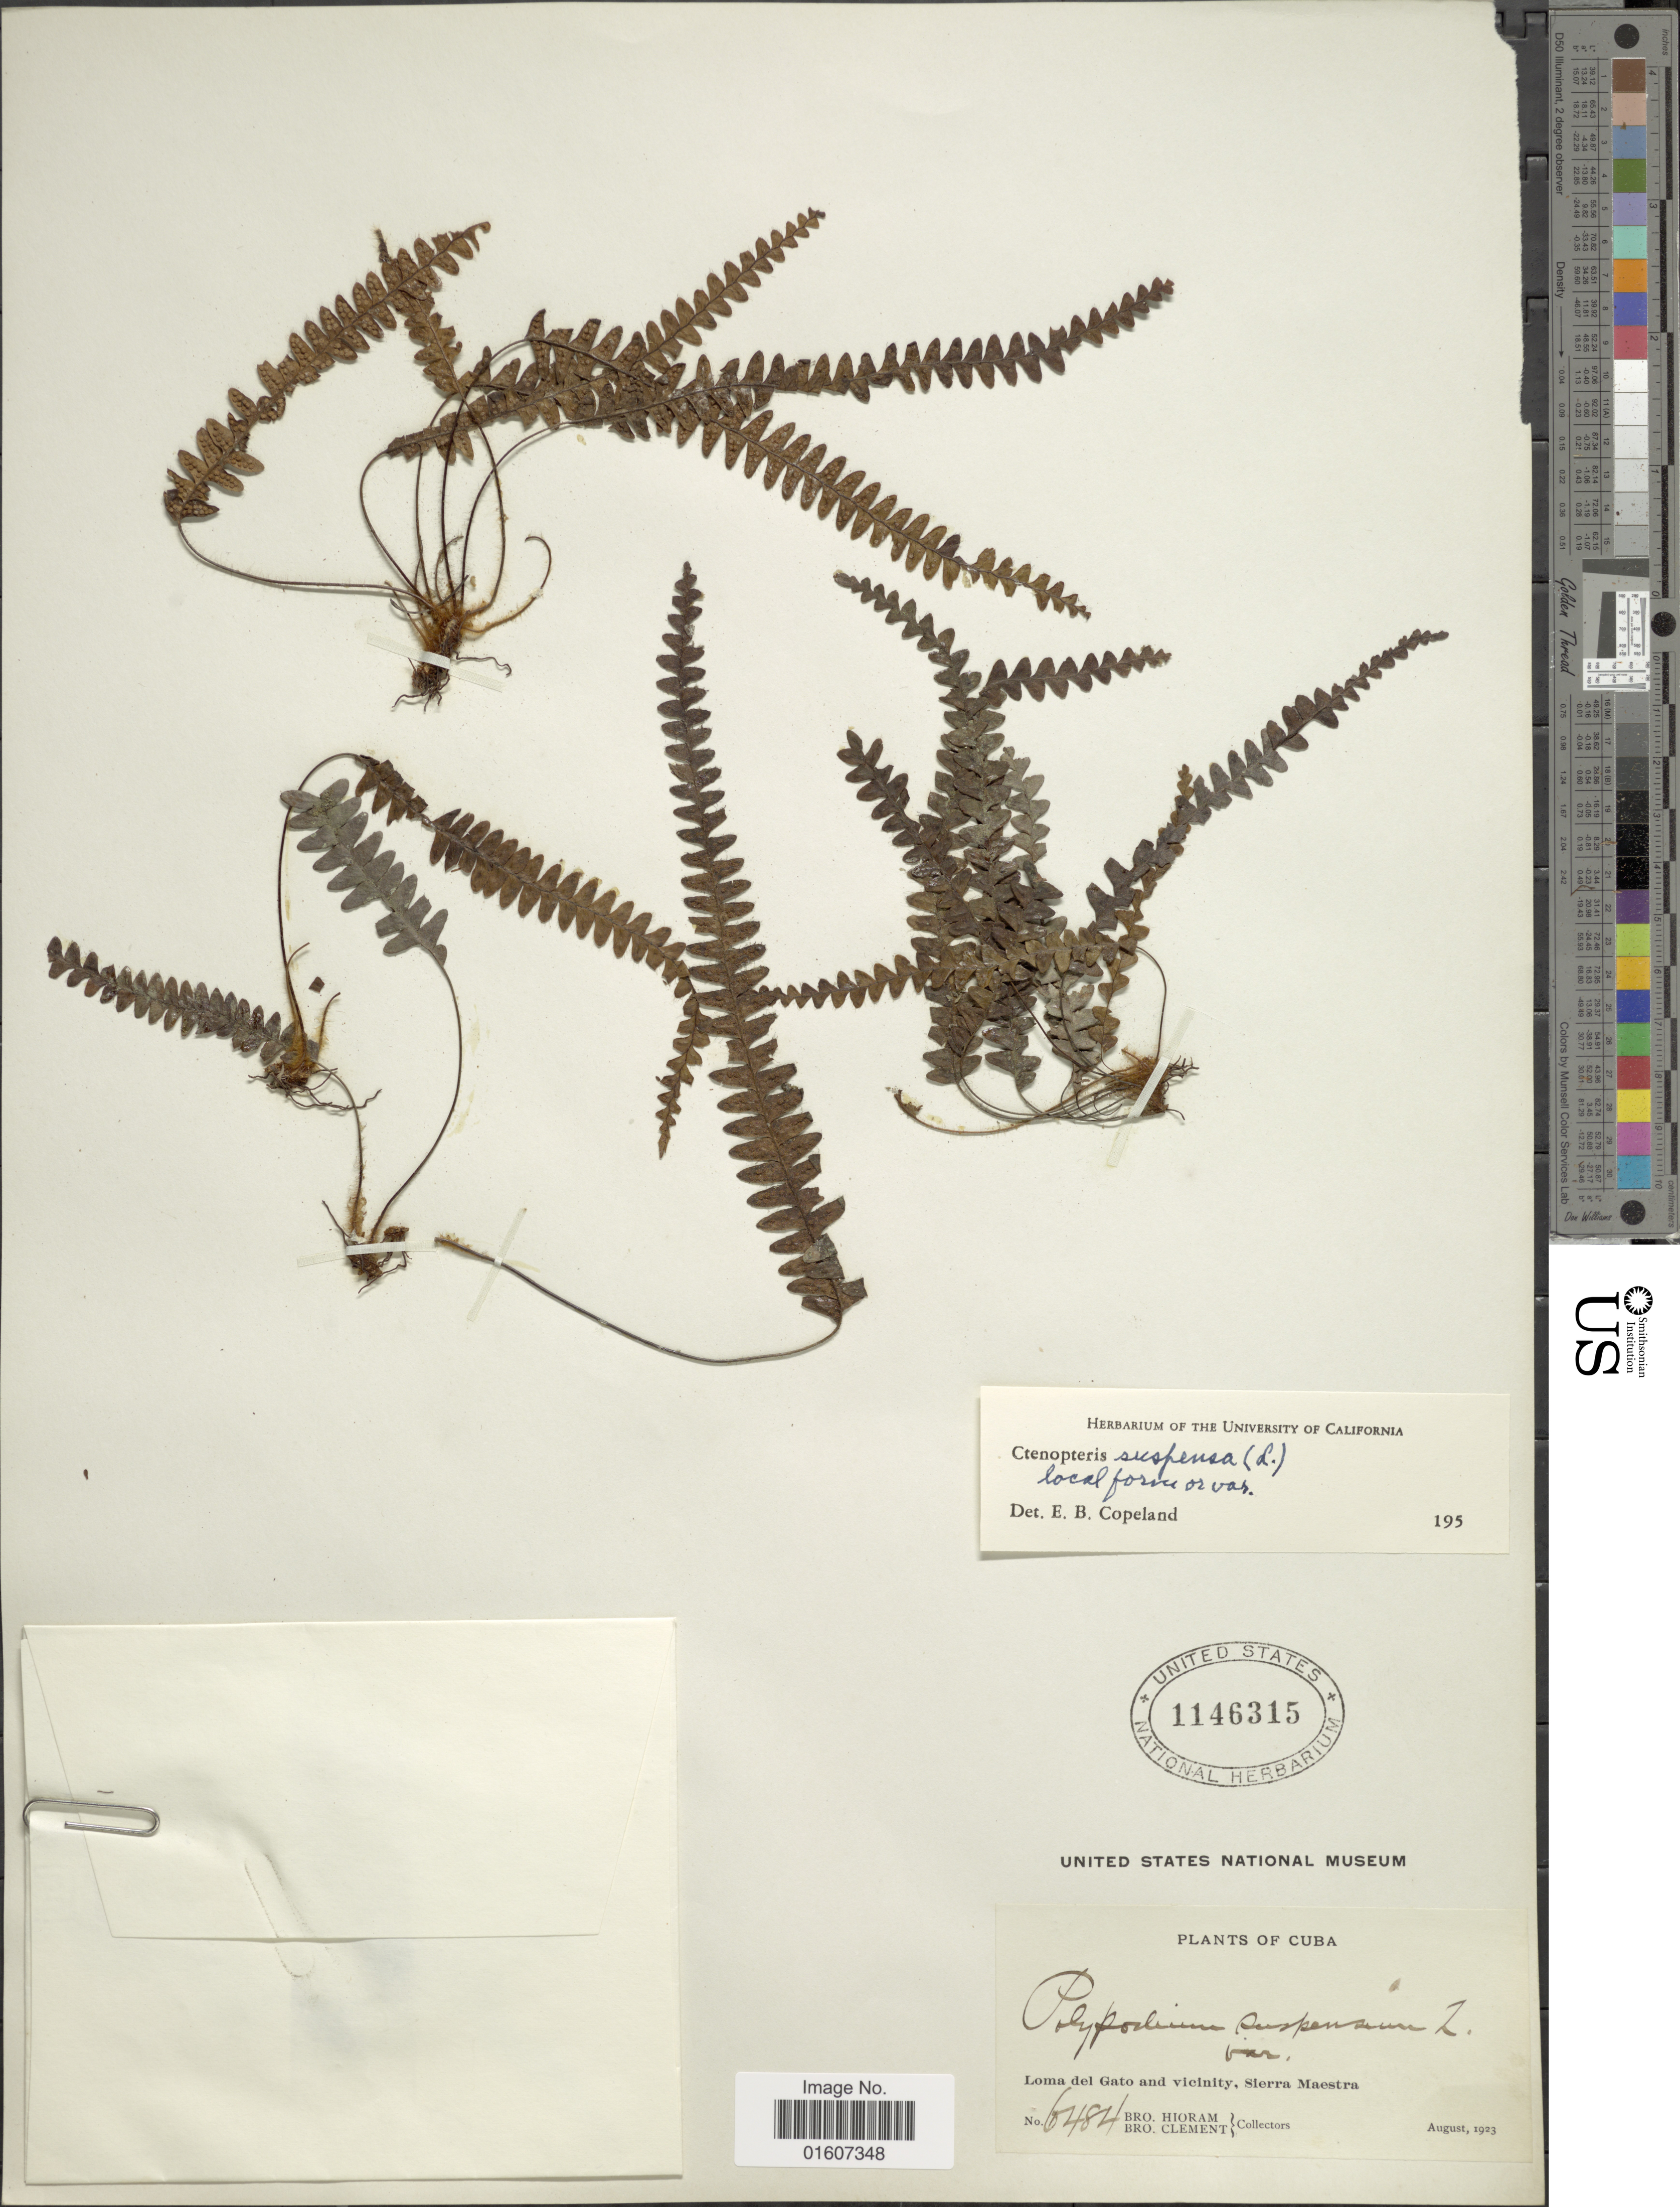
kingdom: Plantae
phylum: Tracheophyta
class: Polypodiopsida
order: Polypodiales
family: Polypodiaceae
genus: Terpsichore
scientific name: Terpsichore asplenifolia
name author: (L.) A.R. Sm.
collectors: Bro. Hioram & B. Clement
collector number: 6484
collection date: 1923-08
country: Cuba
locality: Loma del Gato and vicinity, Sierra Maestra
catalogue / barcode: US 1146315